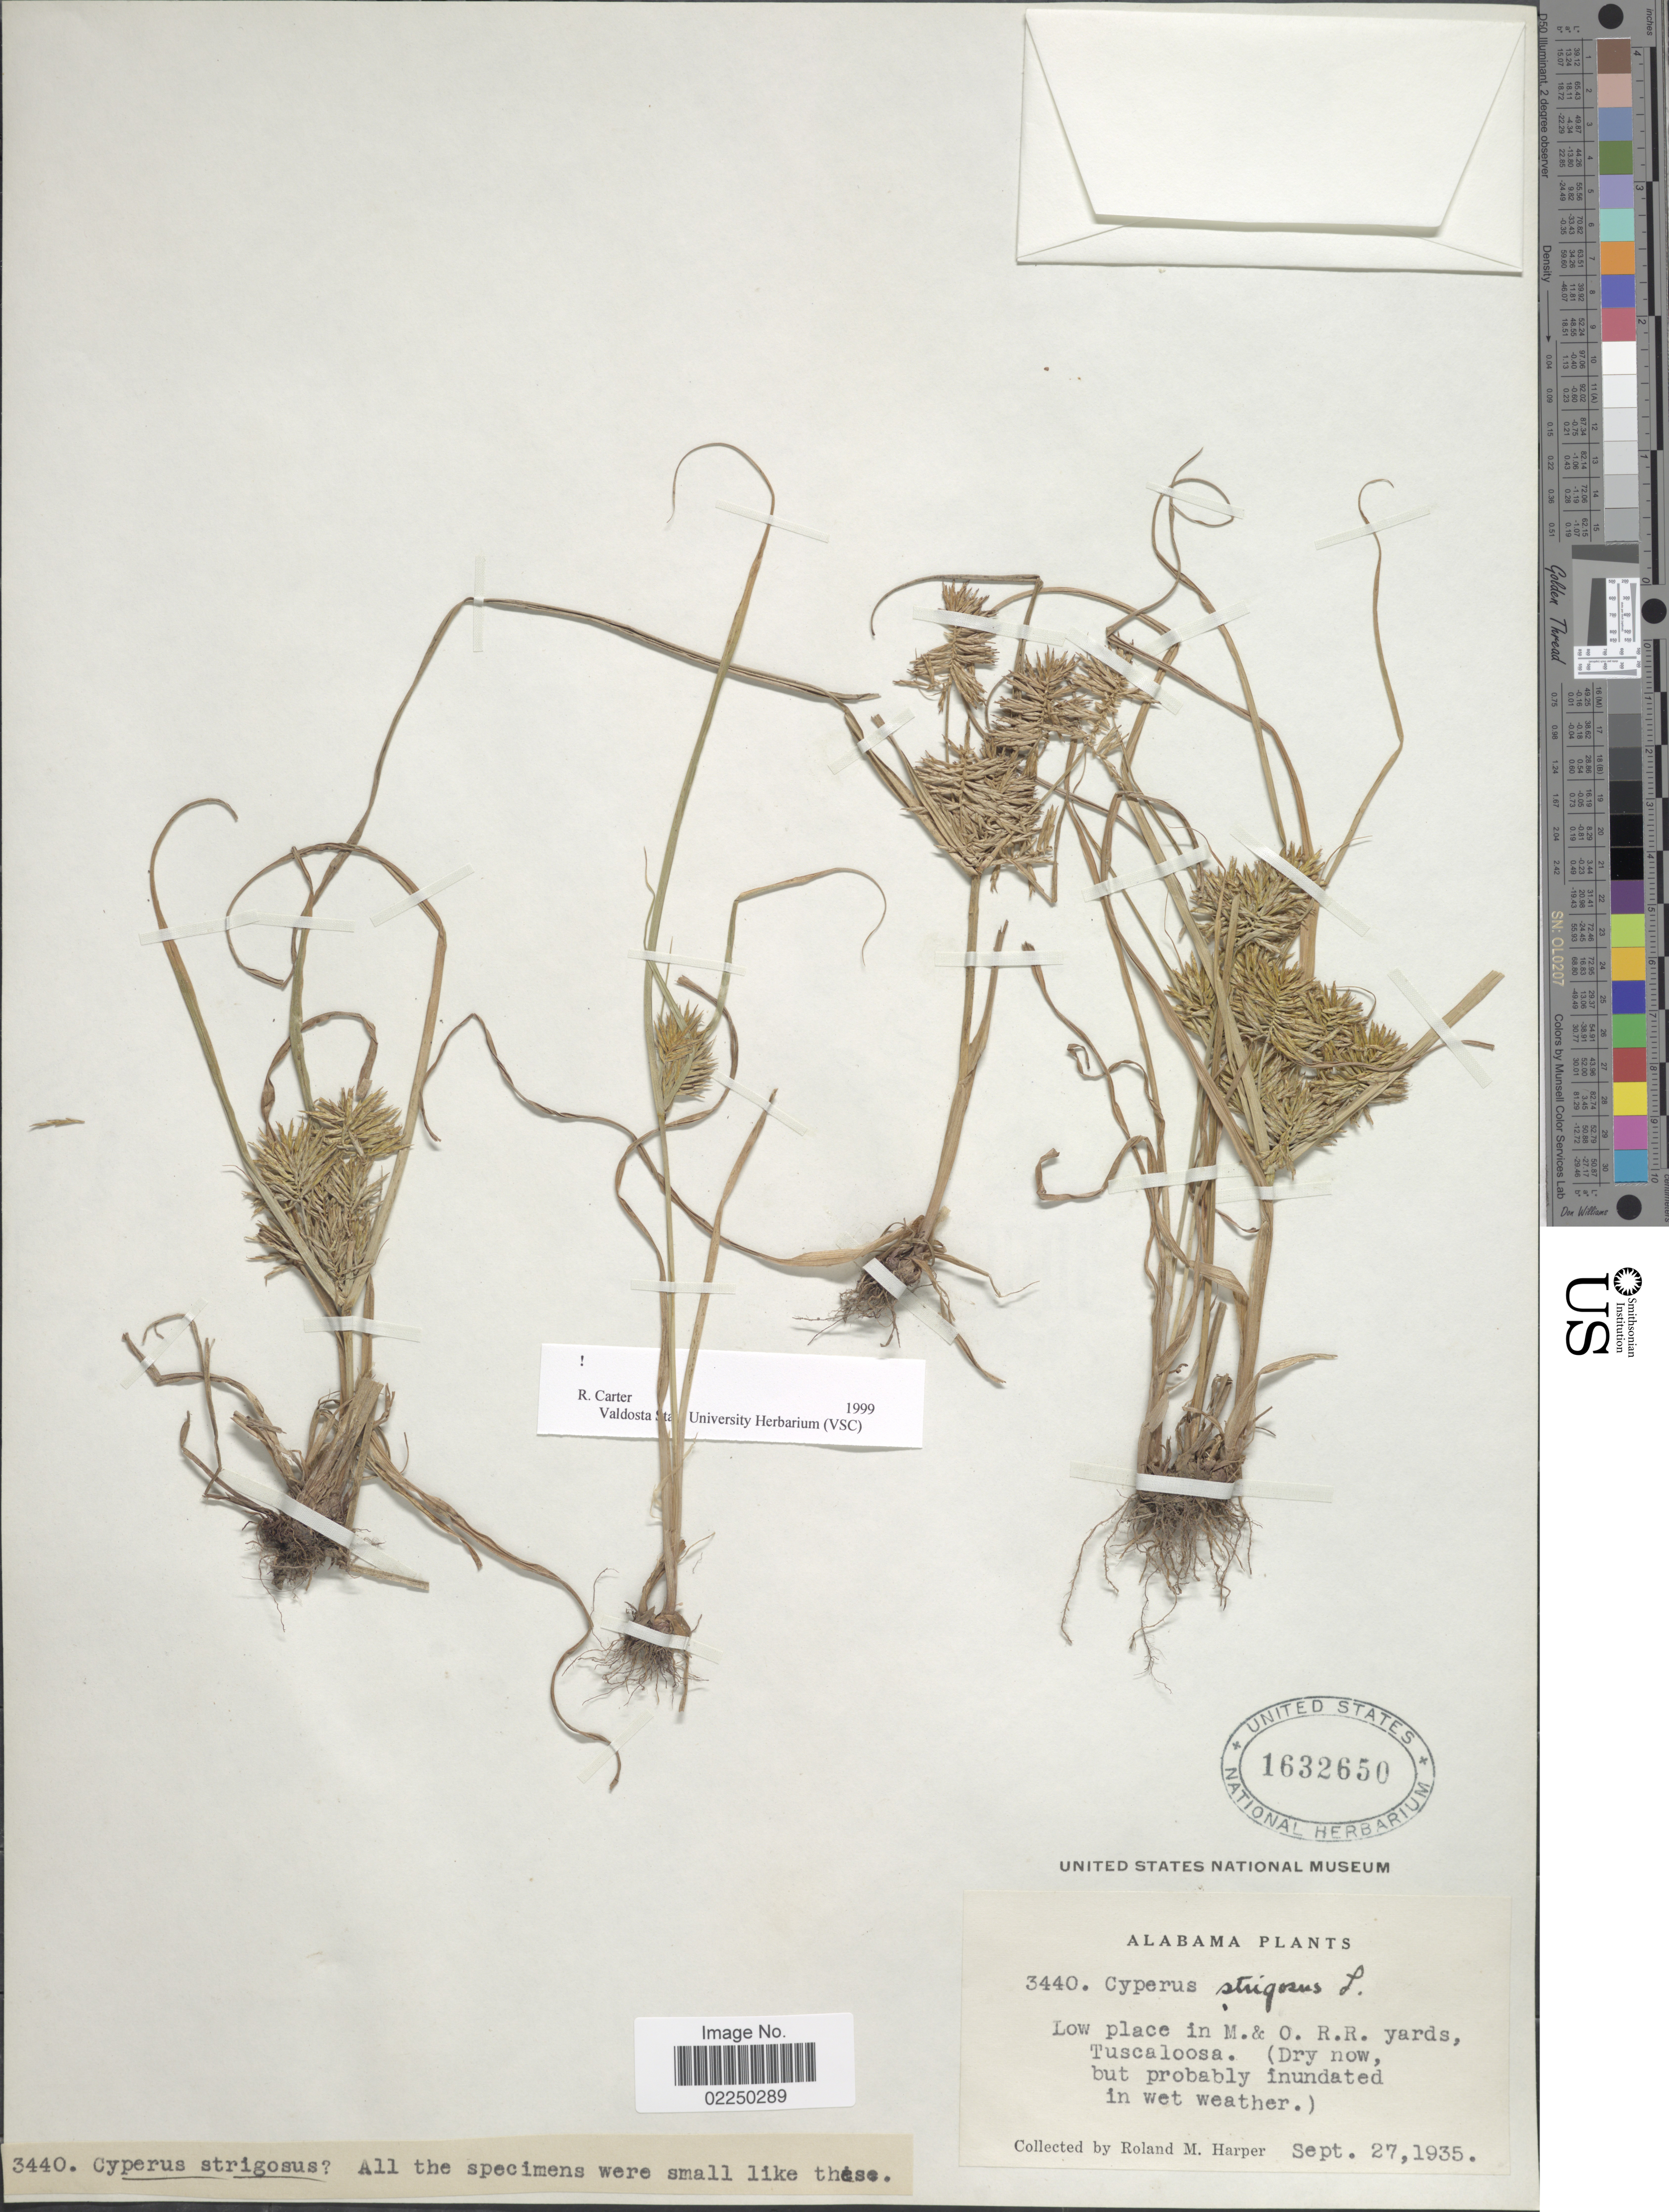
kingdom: Plantae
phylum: Tracheophyta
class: Liliopsida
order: Poales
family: Cyperaceae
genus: Cyperus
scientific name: Cyperus strigosus L.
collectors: R. M. Harper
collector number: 3440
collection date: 1935-09-27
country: United States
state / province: Alabama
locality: Low place in M.& O.R.R. yards, Tuscaloosa (dry now, but probably inundated in wet weather)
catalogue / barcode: US 1632650